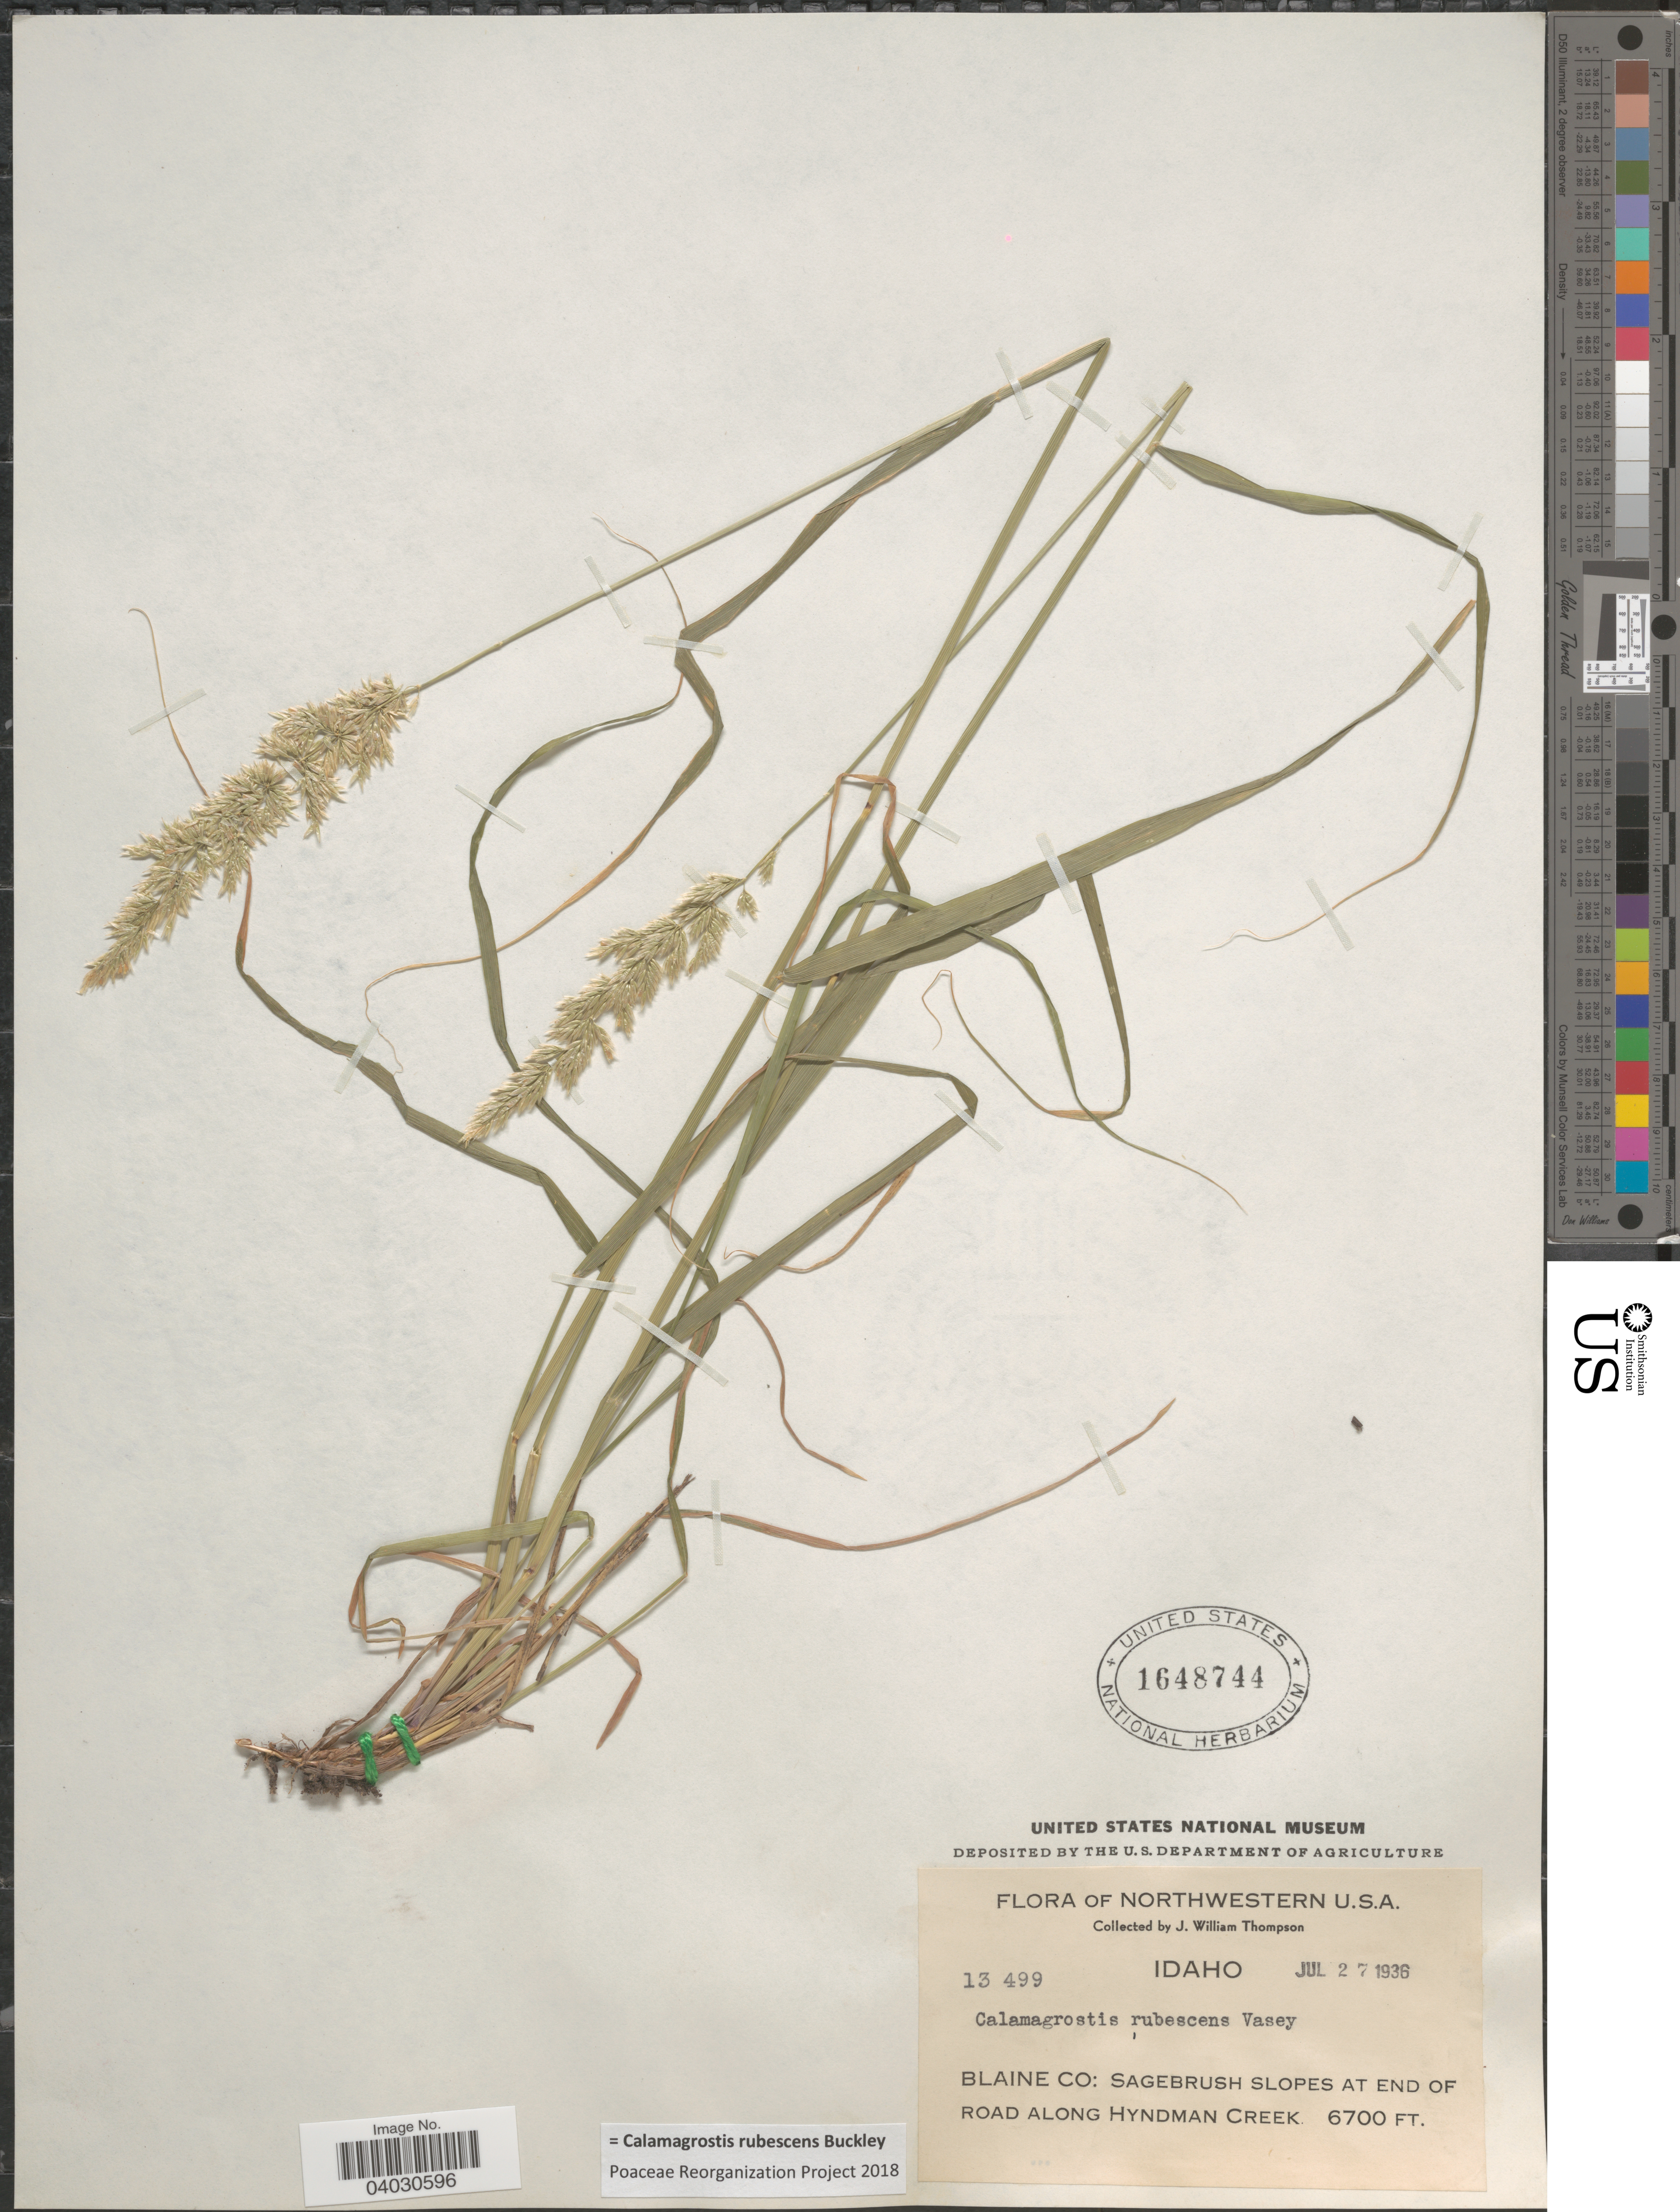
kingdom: Plantae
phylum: Tracheophyta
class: Liliopsida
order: Poales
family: Poaceae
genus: Calamagrostis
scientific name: Calamagrostis rubescens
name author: Buckley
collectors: J. W. Thompson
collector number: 13499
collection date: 1936-07-27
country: United States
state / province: Idaho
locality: Blain Co: Sagebrush slopes at end of road along Hyndman Creek.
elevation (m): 2042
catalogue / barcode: US 1648744